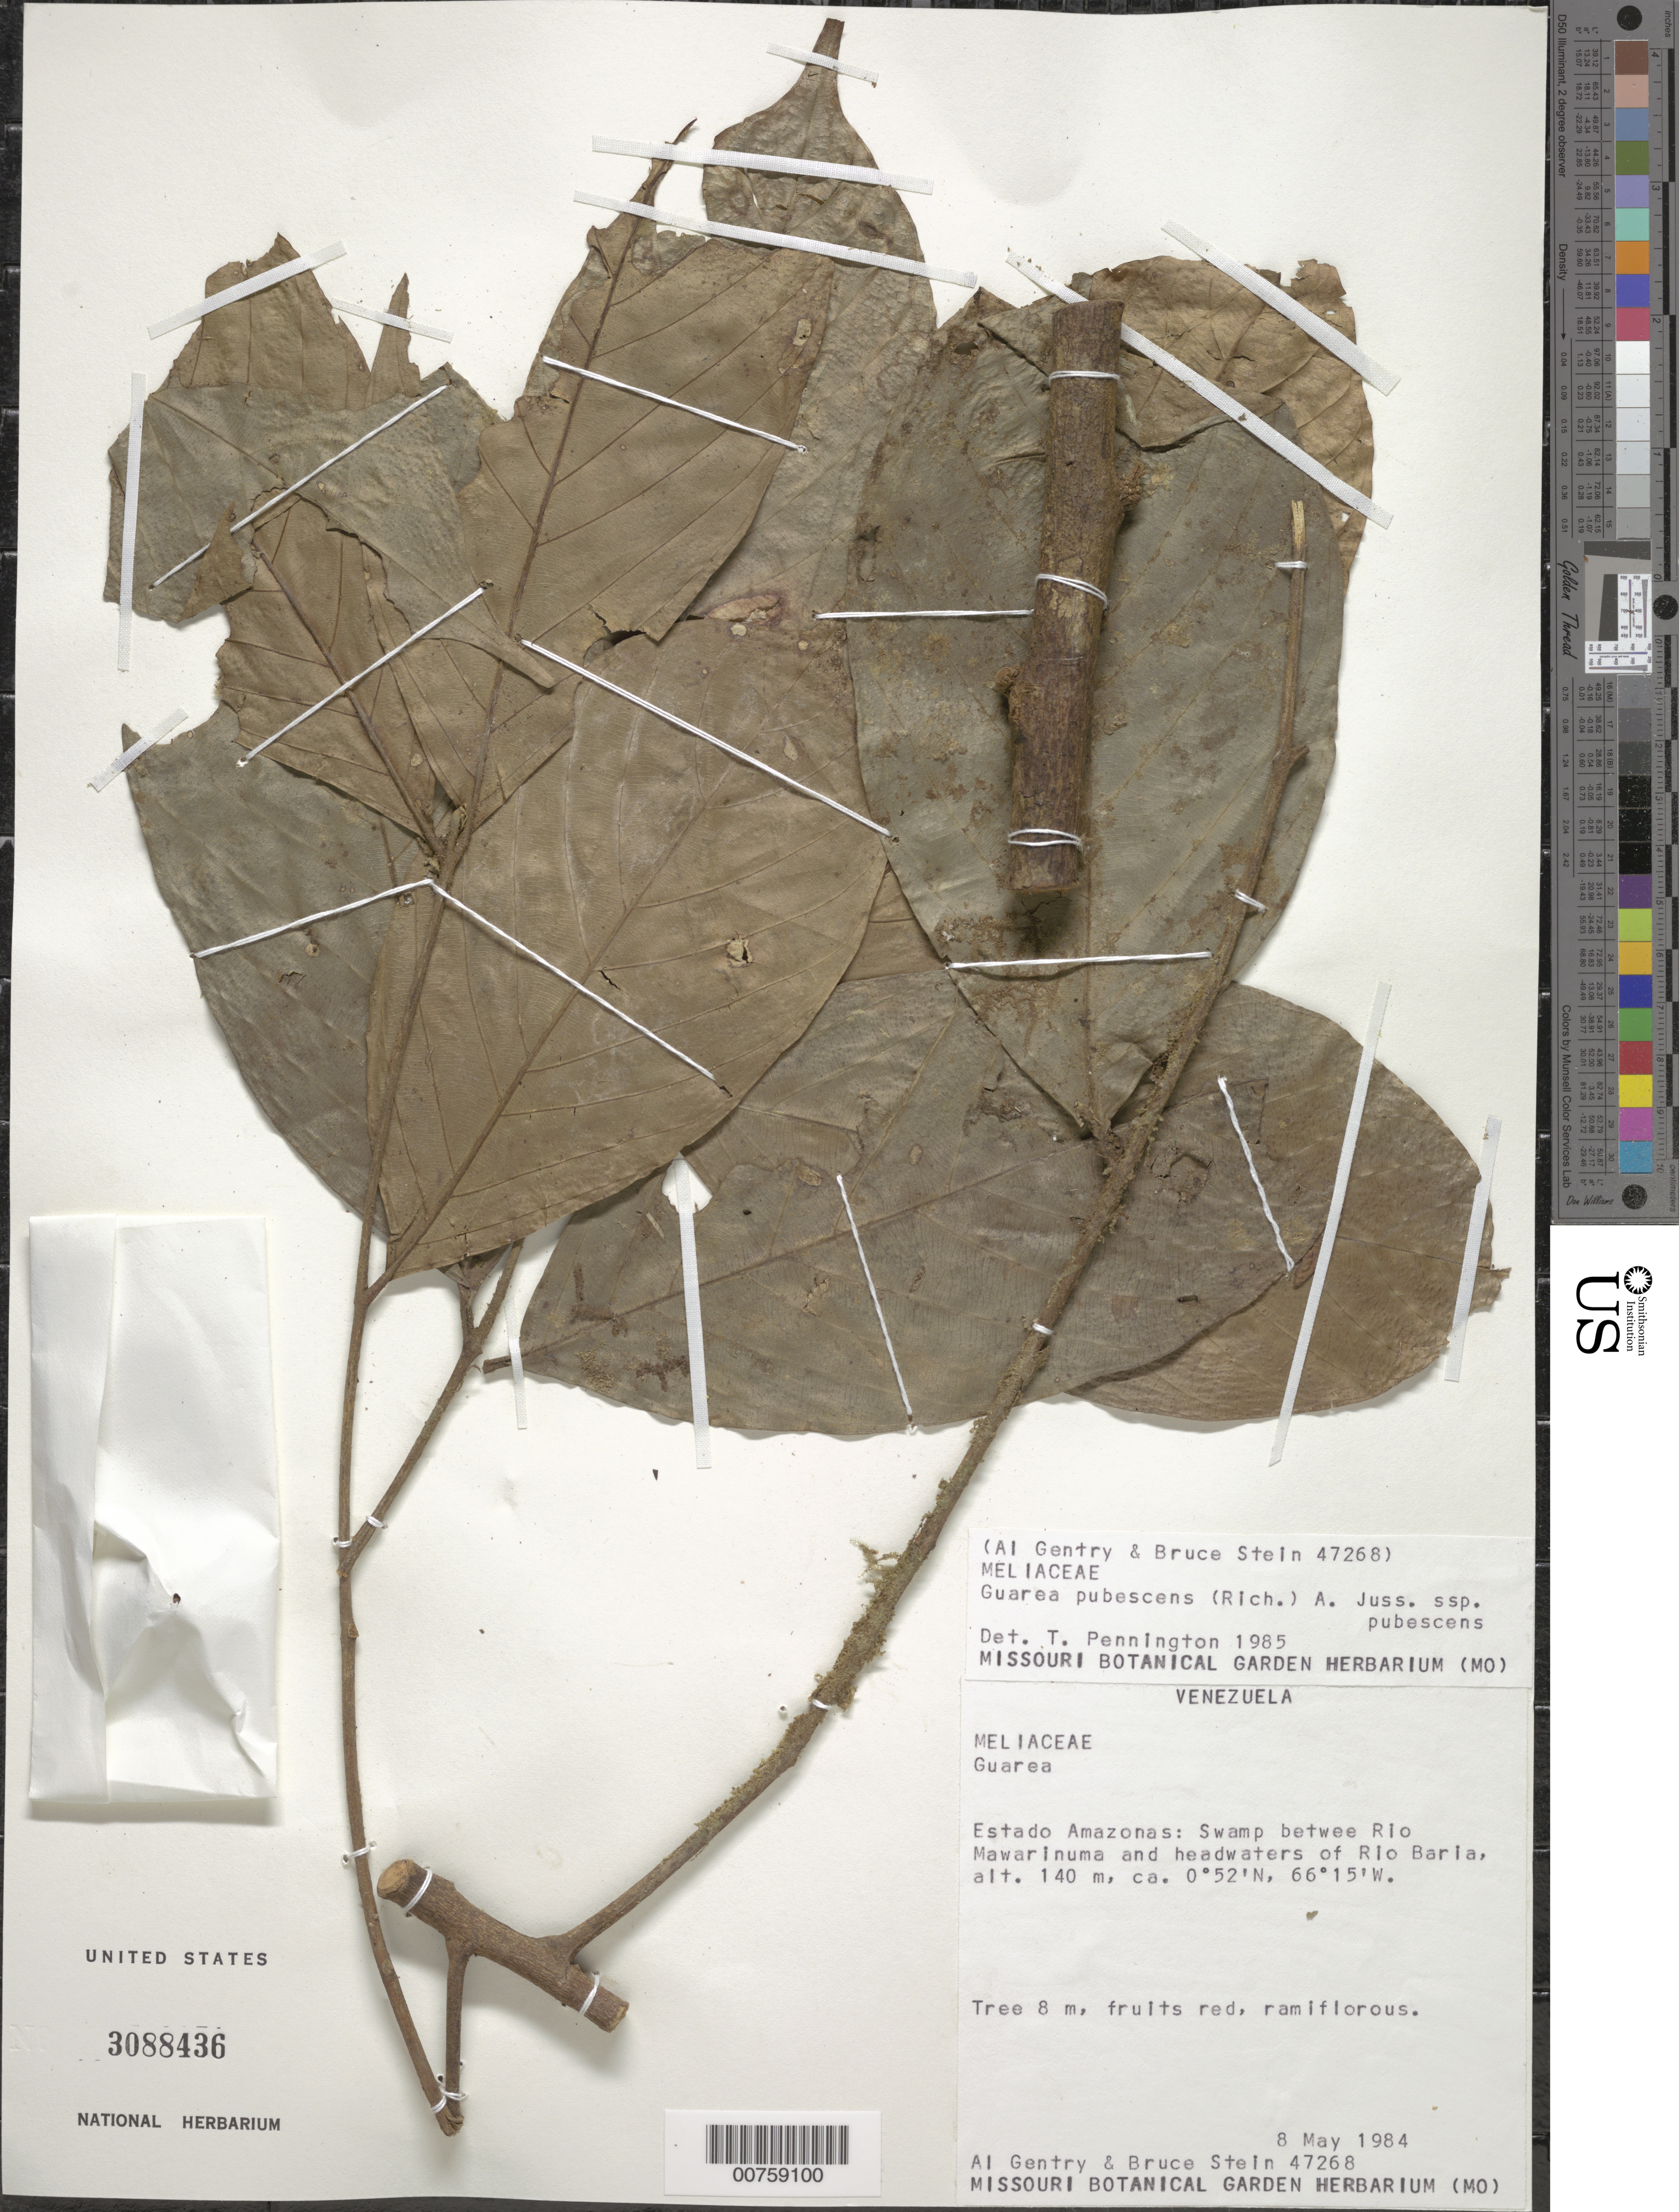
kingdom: Plantae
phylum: Tracheophyta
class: Magnoliopsida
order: Sapindales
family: Meliaceae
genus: Guarea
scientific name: Guarea pubescens subsp. pubescens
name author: (Rich.) A. Juss.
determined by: Pennington, T. D., (K)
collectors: A. H. Gentry & B. Stein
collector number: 47268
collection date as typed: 8-May-84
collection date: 1984-05-08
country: Venezuela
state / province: Amazonas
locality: Río Mawarinuma to headwaters of Río Baria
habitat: Swamp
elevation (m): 140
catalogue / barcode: US 3088436